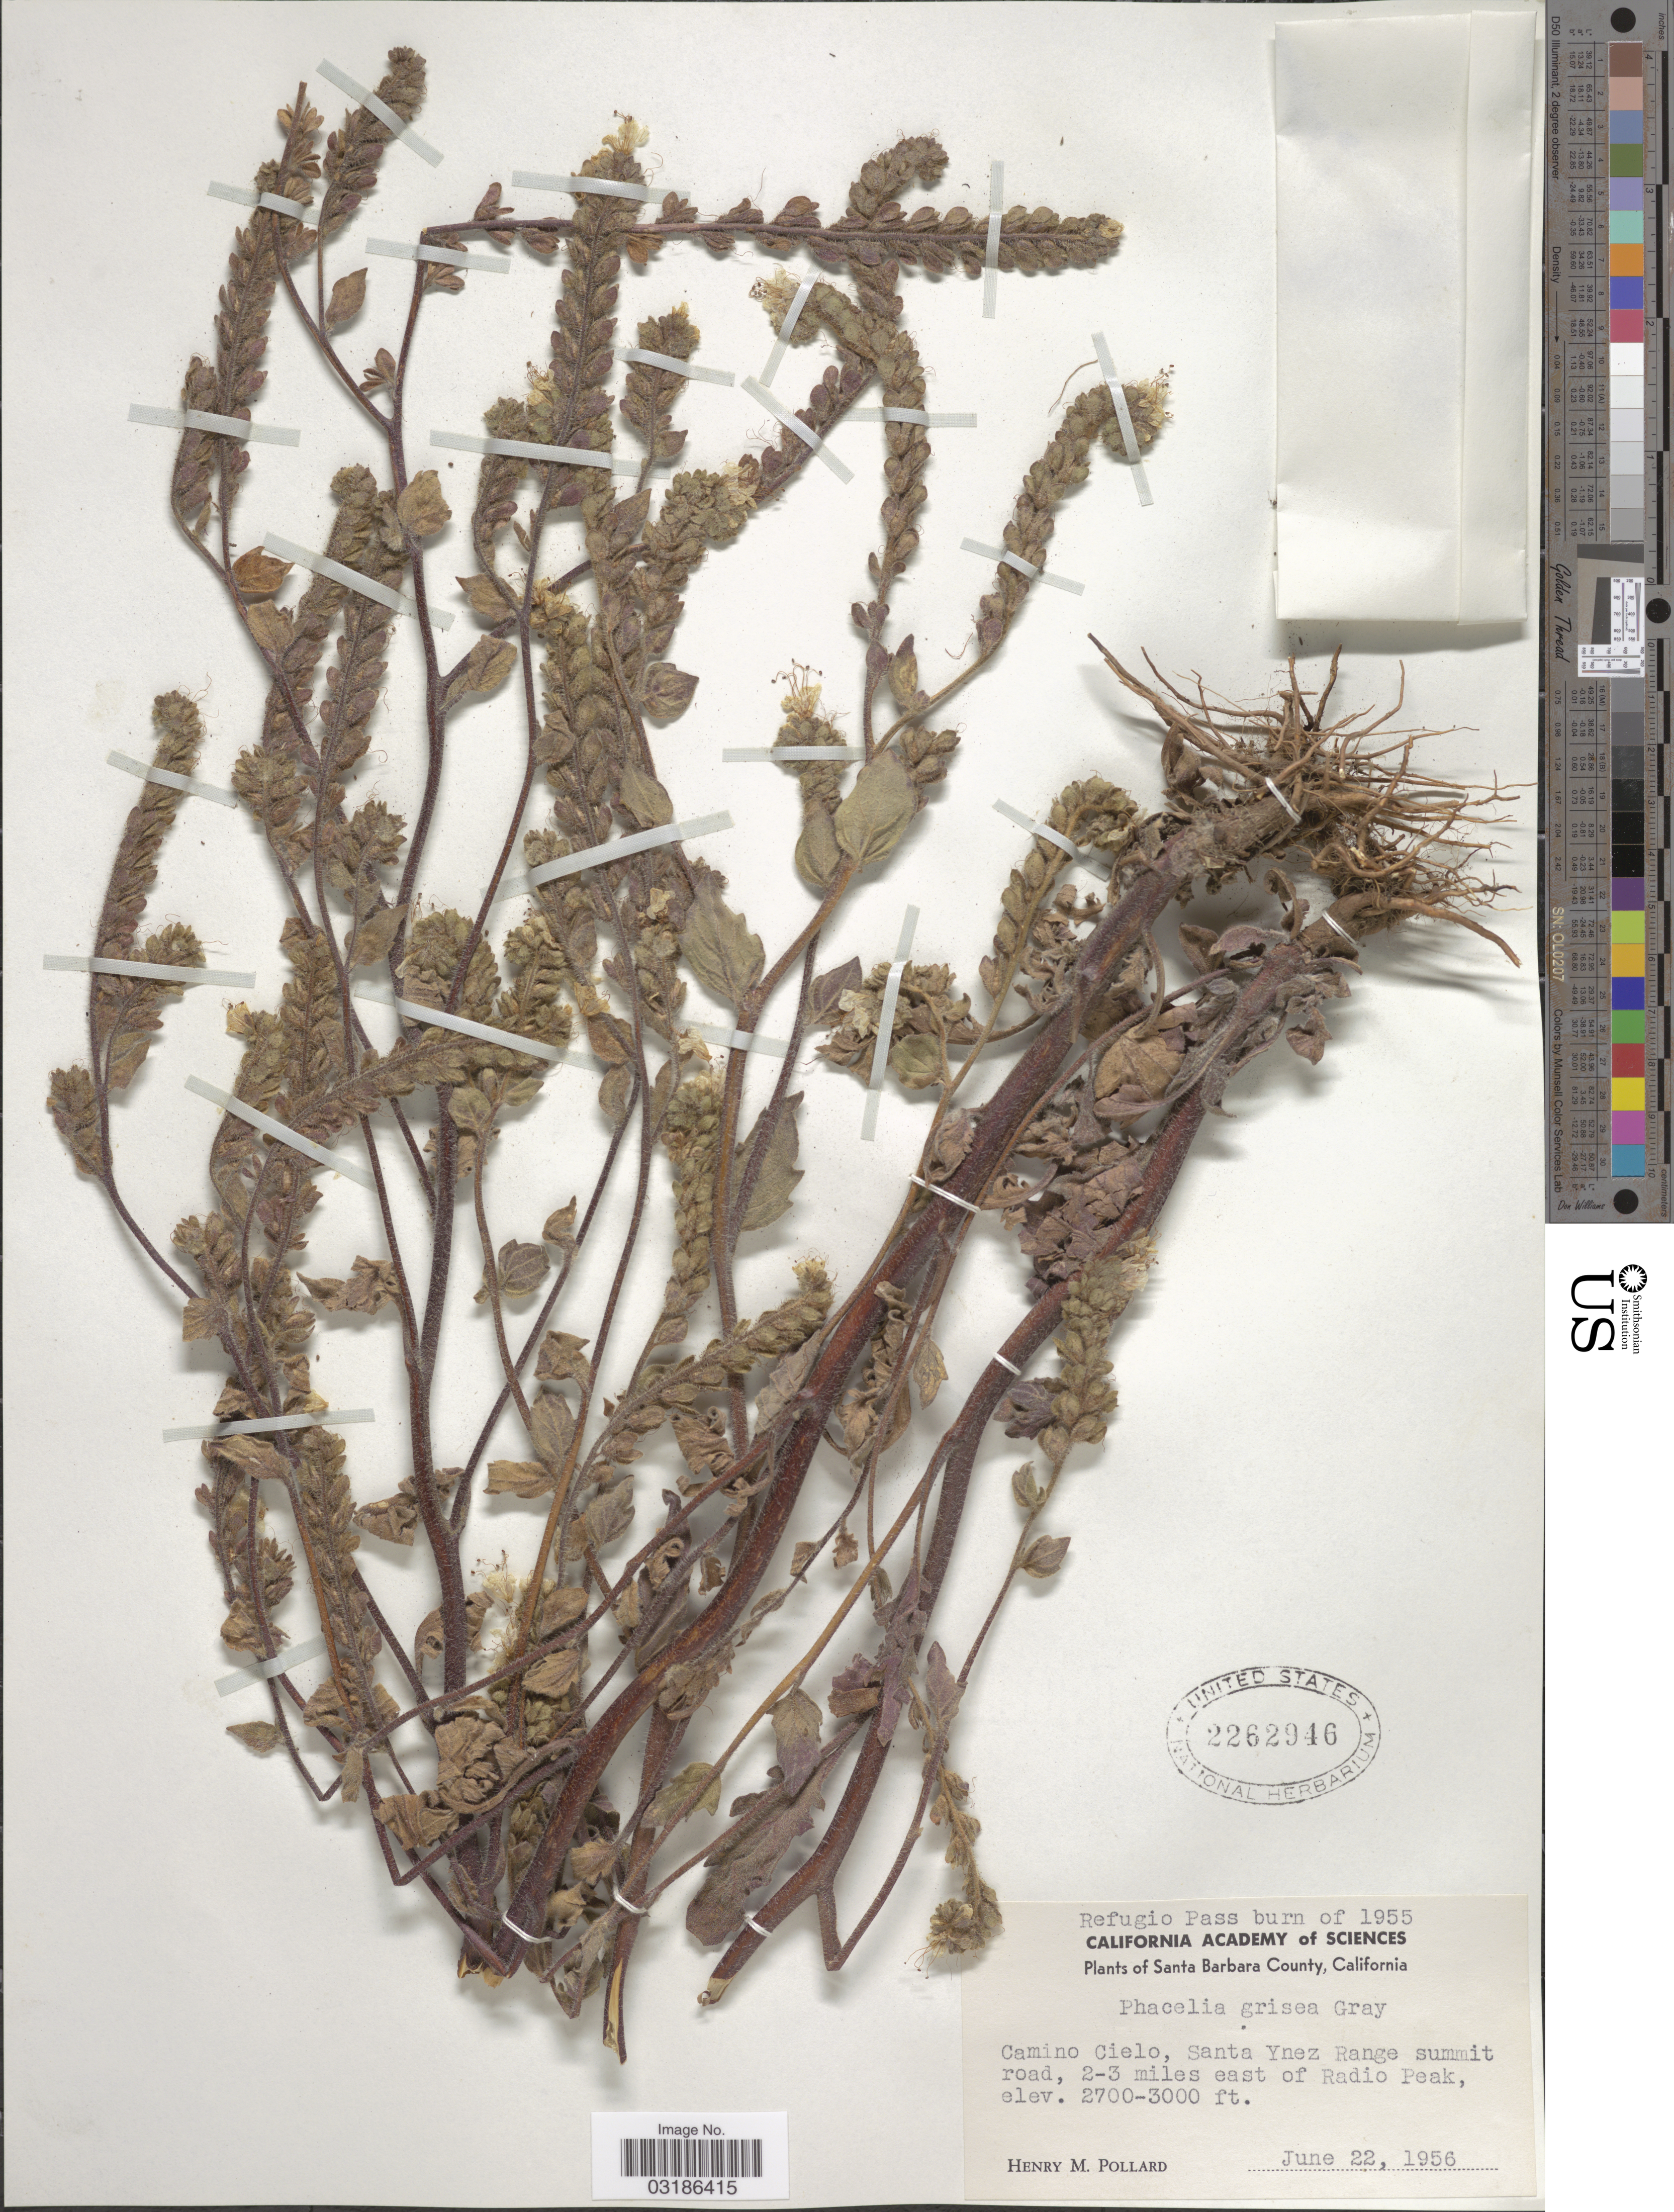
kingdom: Plantae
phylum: Tracheophyta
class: Magnoliopsida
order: Boraginales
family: Hydrophyllaceae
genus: Phacelia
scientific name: Phacelia grisea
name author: A. Gray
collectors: H. M. Pollard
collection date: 1956-06-22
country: United States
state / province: California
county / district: Santa Barbara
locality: Santa Barbara County. Camino Cielo, Santa Ynez Range summit road, 2-3 miles east of Radio Peak.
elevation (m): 823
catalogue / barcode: US 2262946